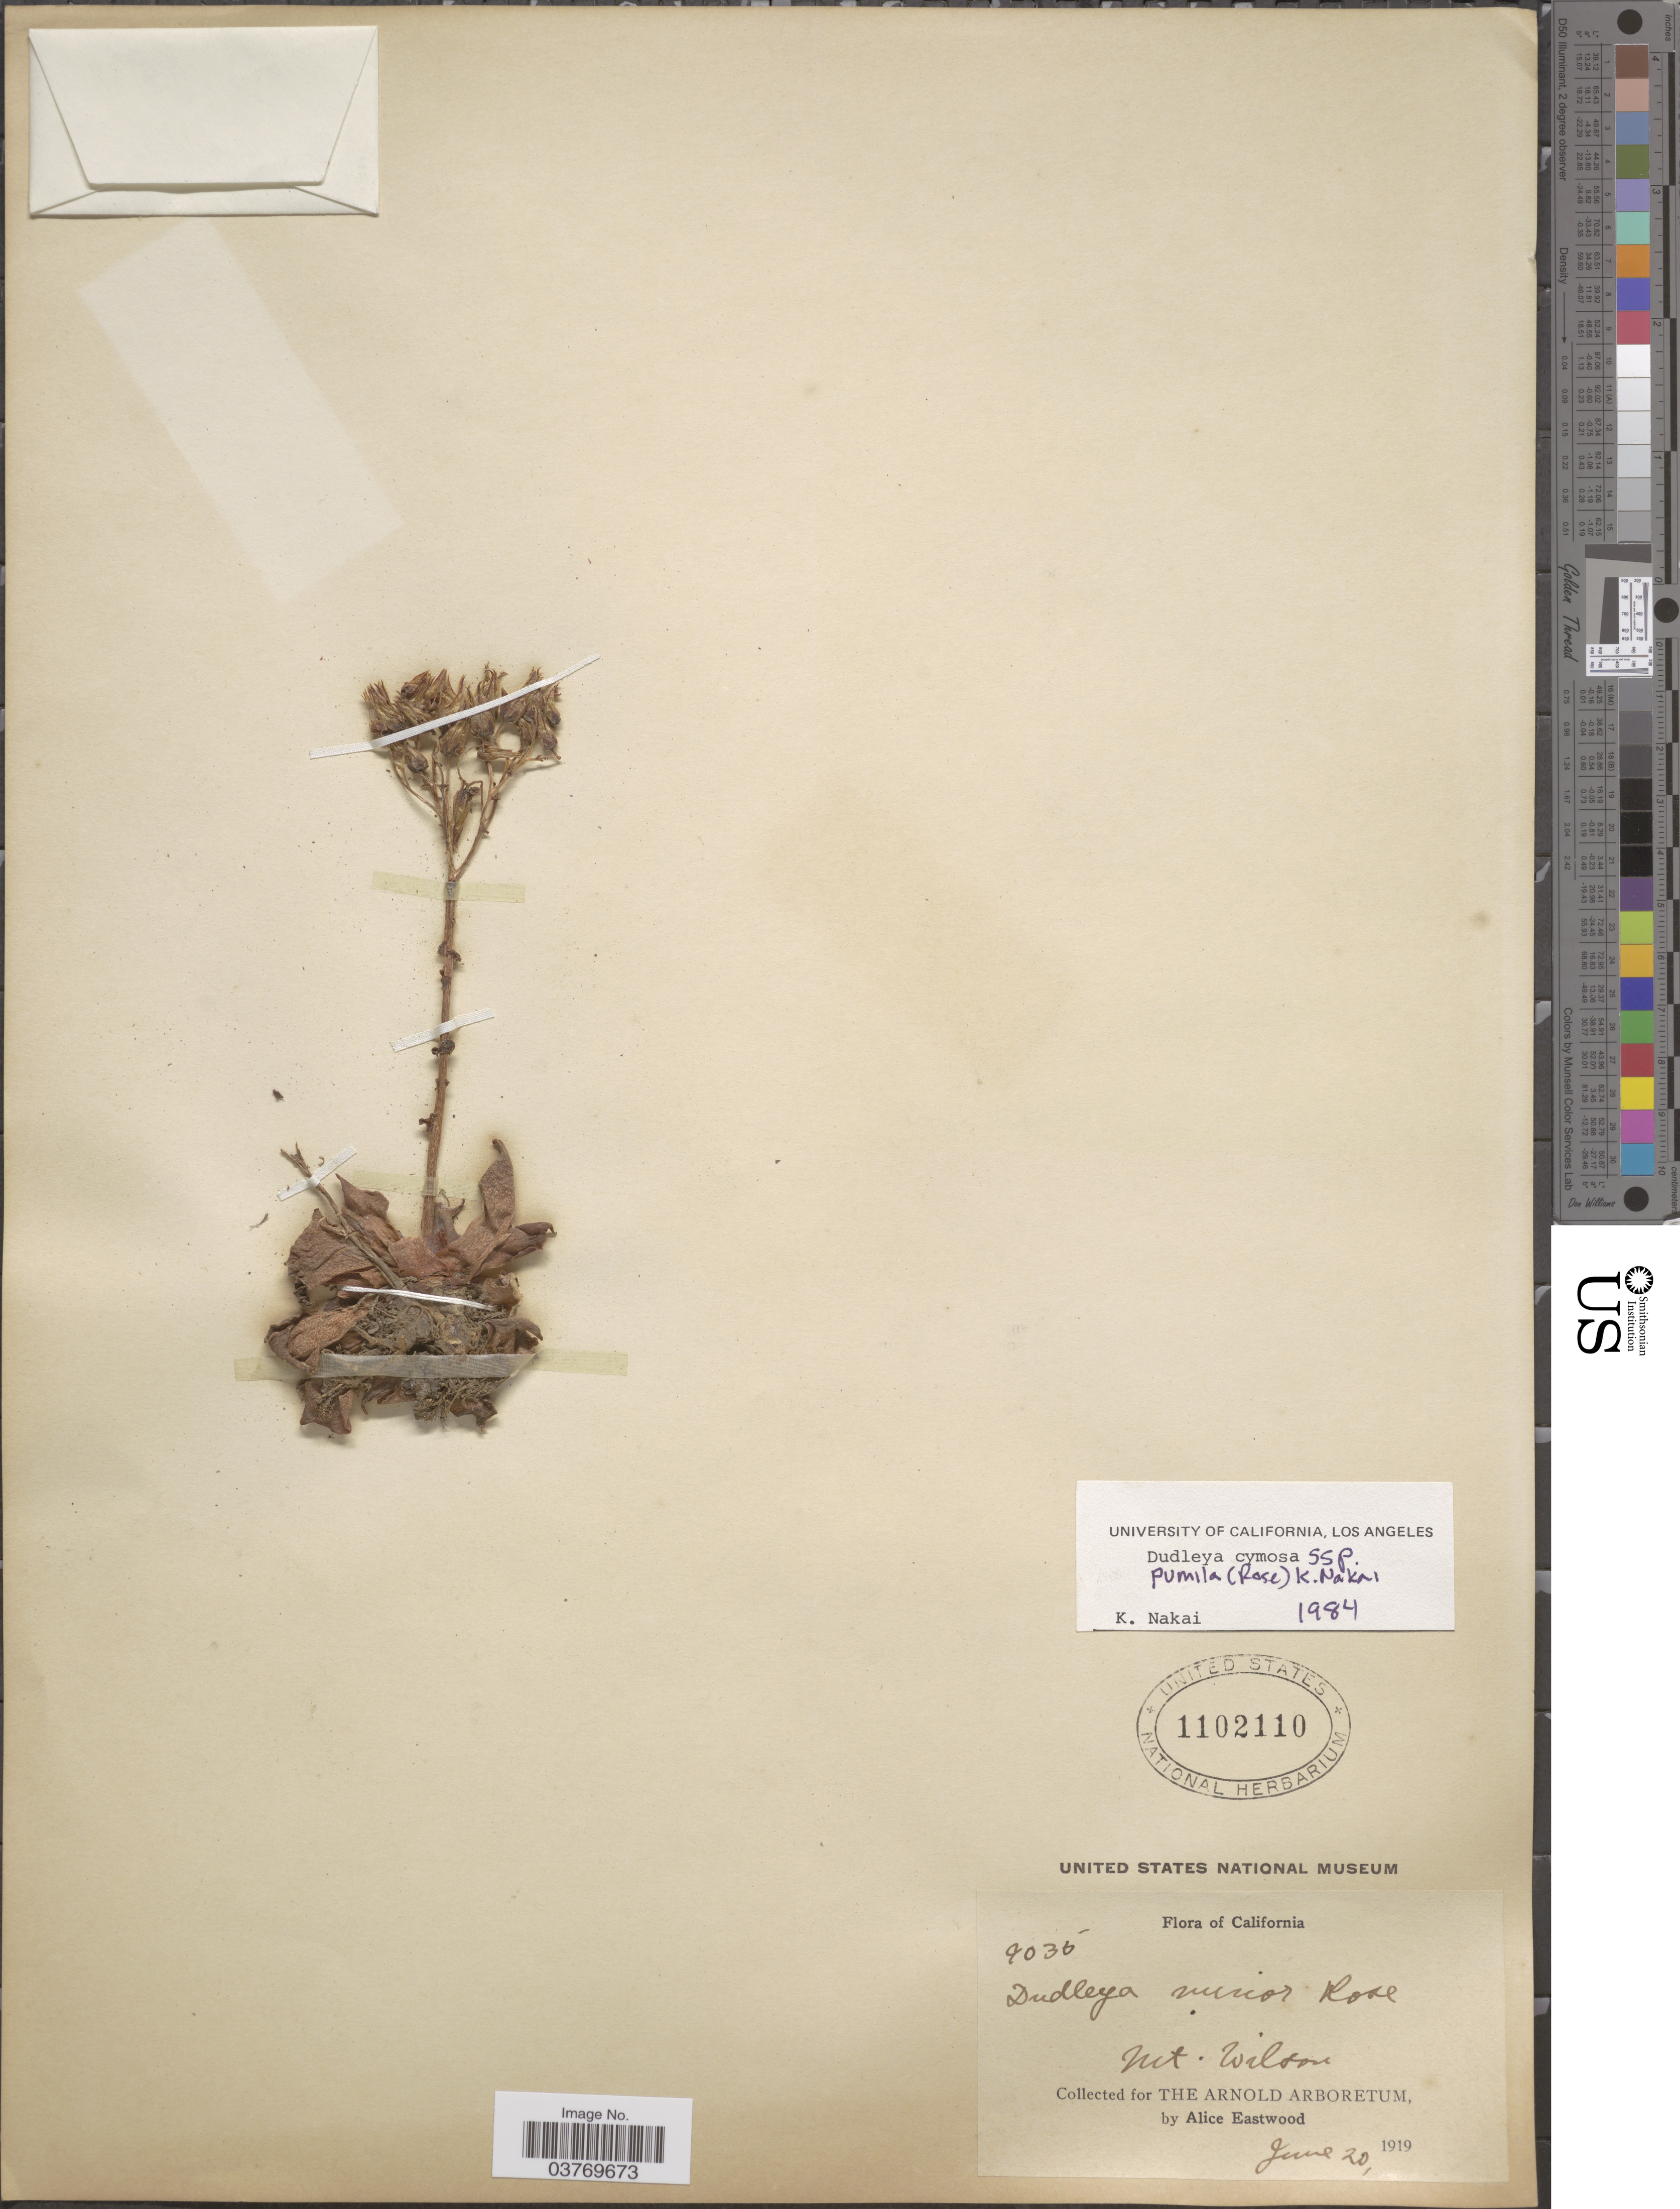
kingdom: Plantae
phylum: Tracheophyta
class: Magnoliopsida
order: Saxifragales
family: Crassulaceae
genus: Dudleya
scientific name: Dudleya cymosa subsp. pumila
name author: (Rose) K.M. Nakai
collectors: A. Eastwood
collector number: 9035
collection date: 1919-06-20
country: United States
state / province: California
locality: Mt. Wilson.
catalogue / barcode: US 1102110